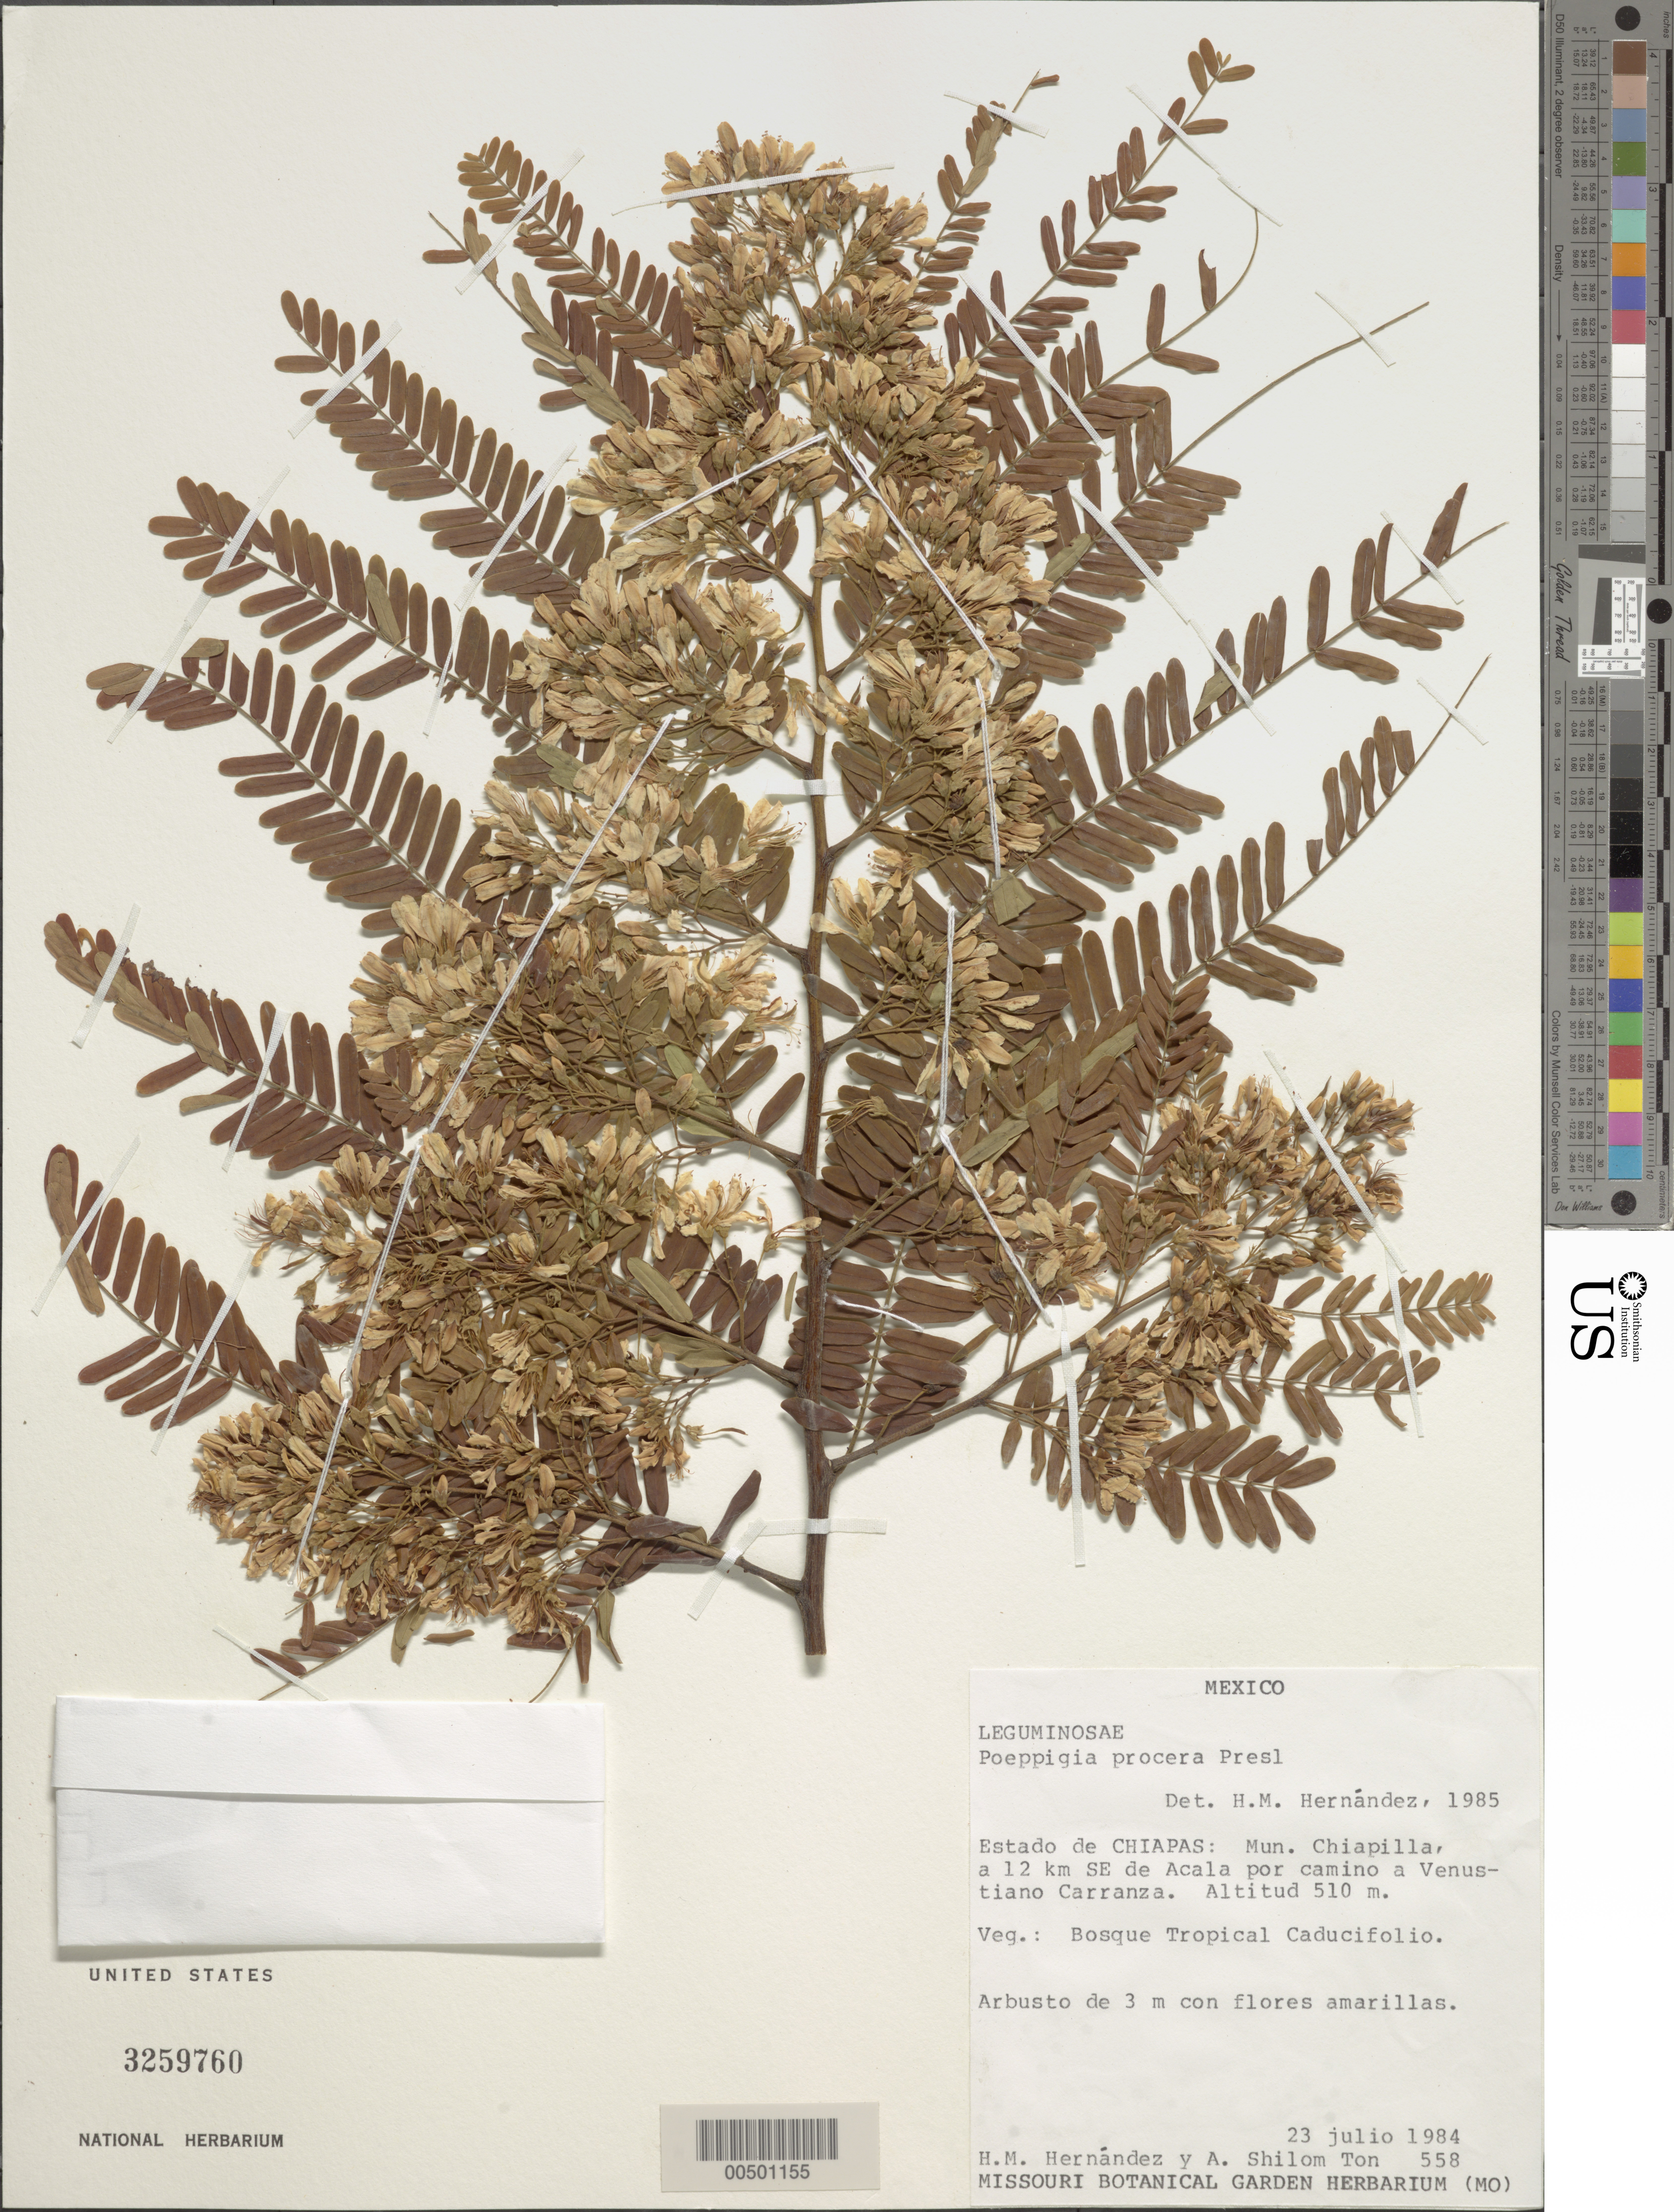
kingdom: Plantae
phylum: Tracheophyta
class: Magnoliopsida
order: Fabales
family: Fabaceae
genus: Poeppigia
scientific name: Poeppigia procera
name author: C. Presl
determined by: Hernandez, H. M., (MO), Missouri Botanical Garden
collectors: H. M. Hernandez & A. S. Ton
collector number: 558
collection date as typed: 23 Jul 1984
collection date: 1984-07-23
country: Mexico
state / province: Chiapas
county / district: Chiapilla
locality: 12 km SE de Acala por camino a Venustiano Carranza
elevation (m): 510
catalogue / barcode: US 3259760